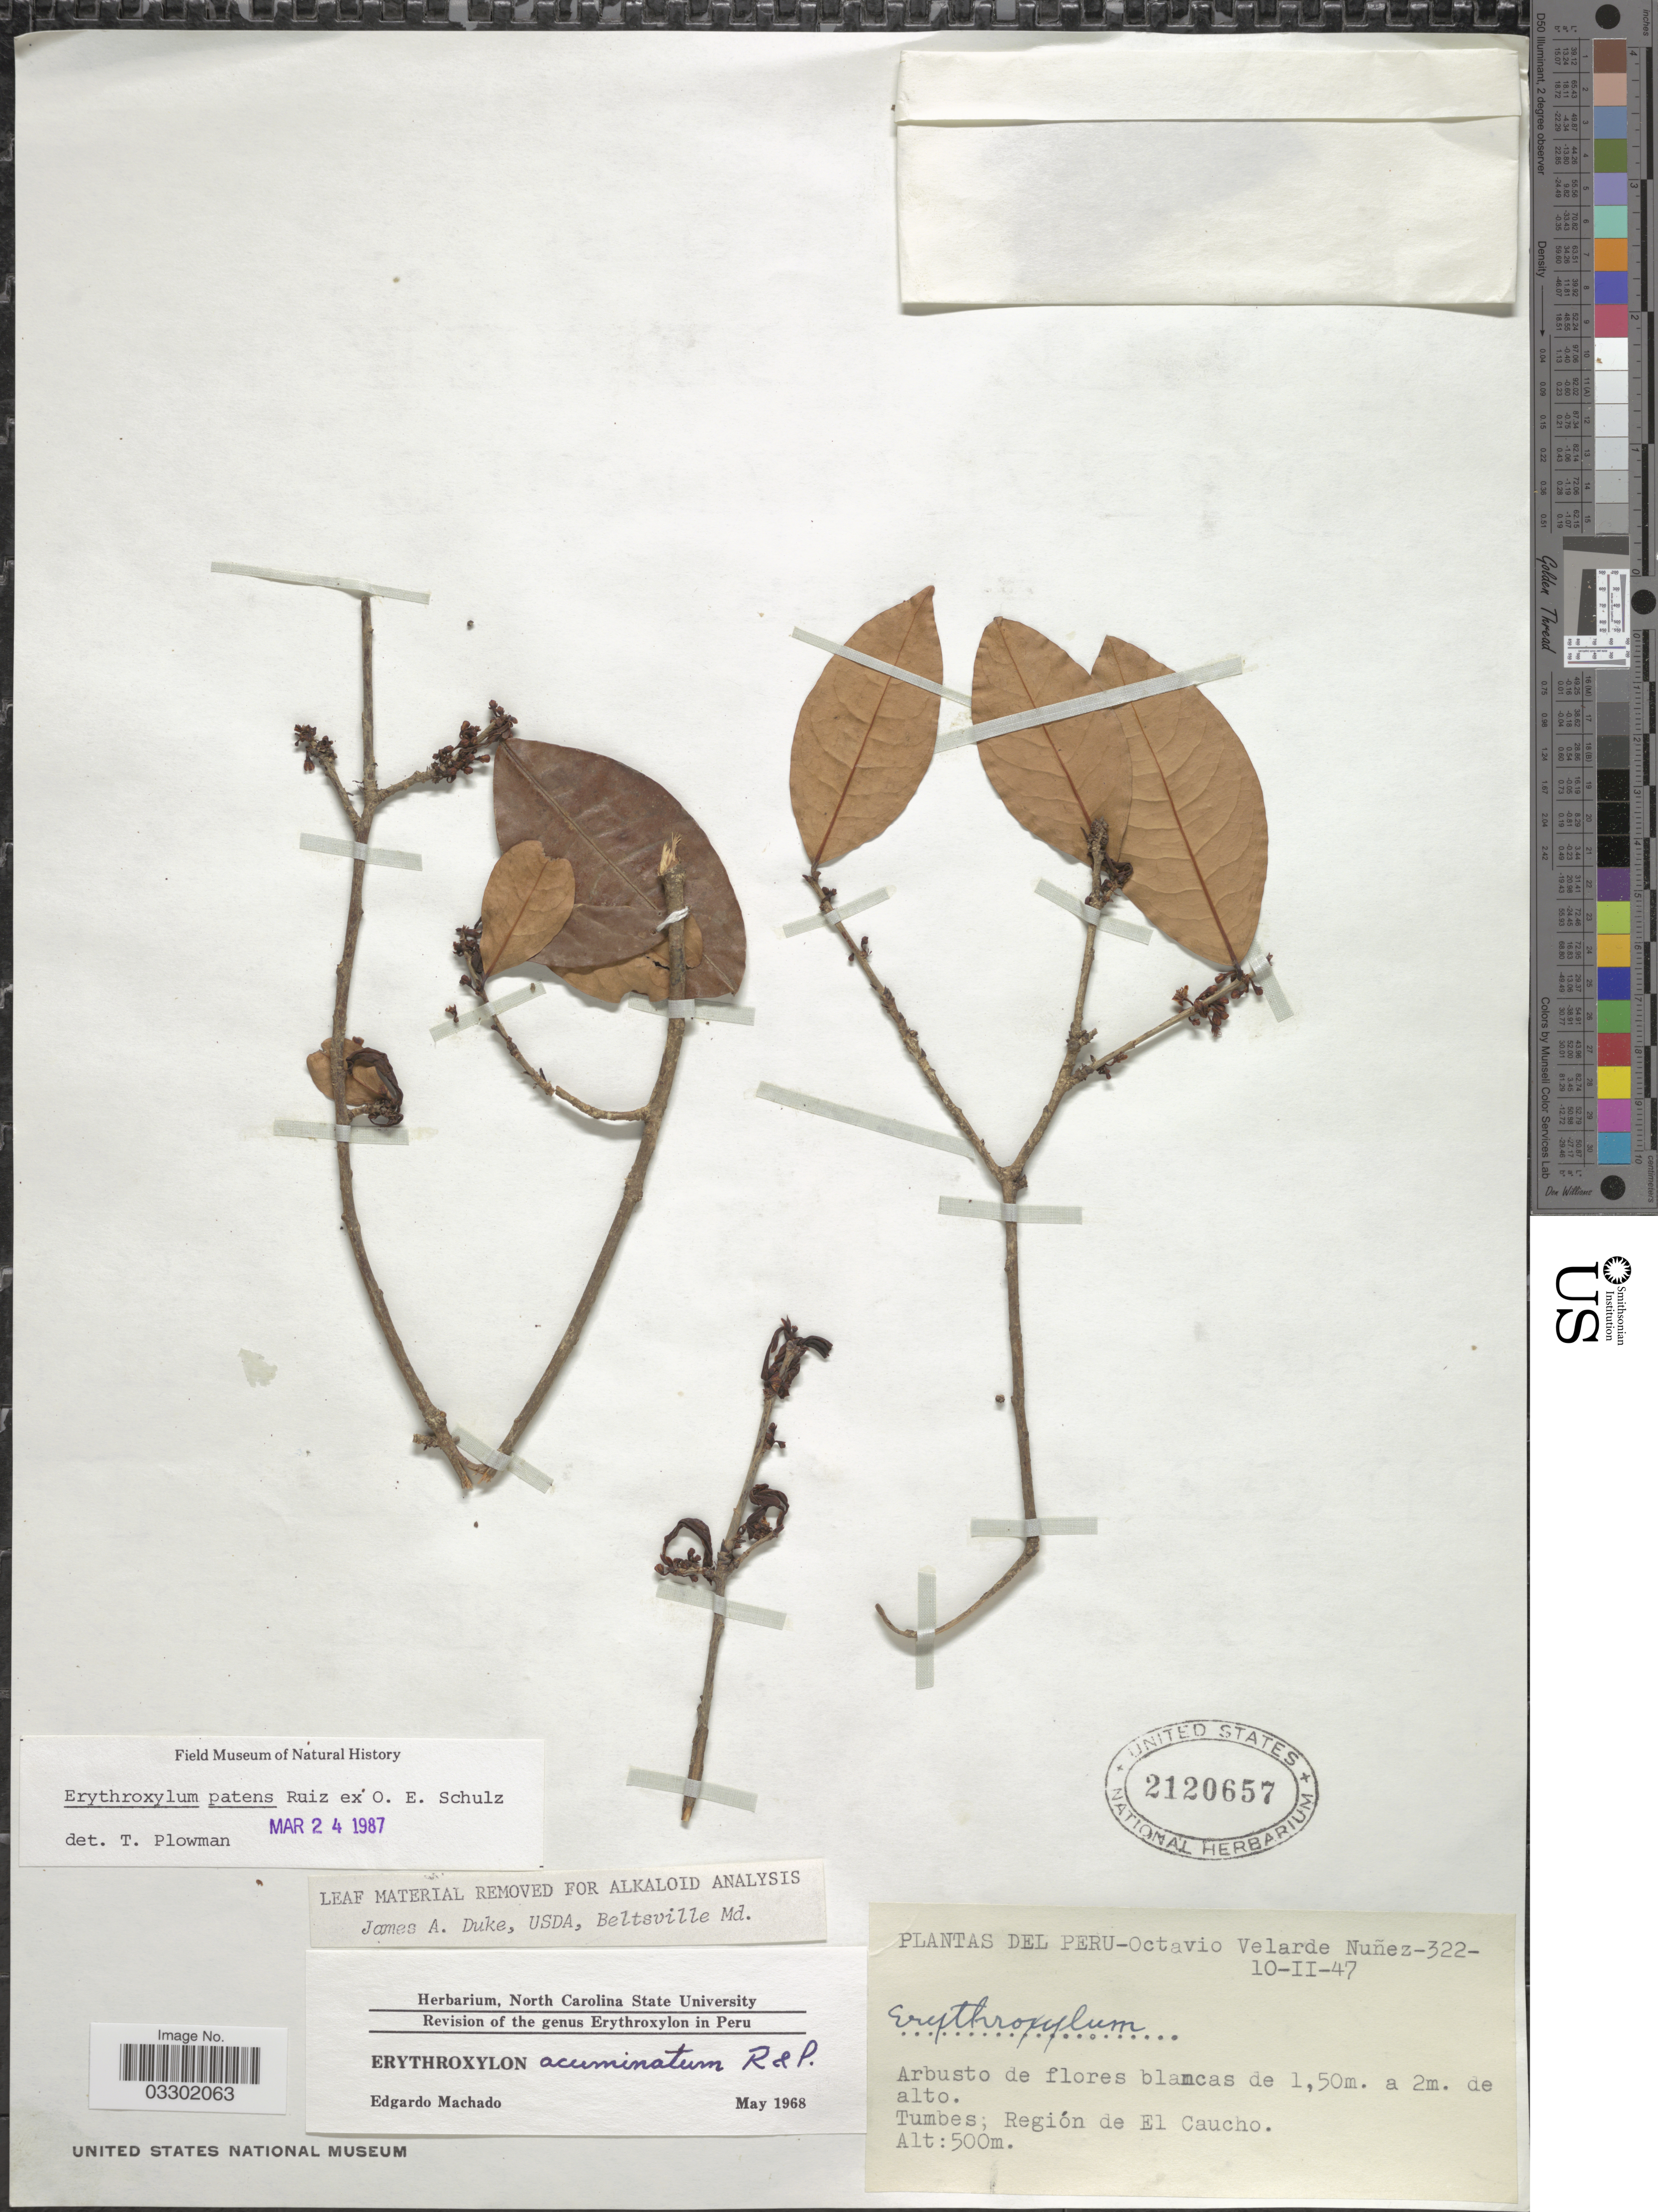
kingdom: Plantae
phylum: Tracheophyta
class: Magnoliopsida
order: Malpighiales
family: Erythroxylaceae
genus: Erythroxylum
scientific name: Erythroxylum patens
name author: Ruiz ex O.E. Schulz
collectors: O. Nuñez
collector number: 322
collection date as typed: Transcribed d/m/y: 10/2/47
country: Peru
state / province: Tumbes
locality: Región de El Gaucho.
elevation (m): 500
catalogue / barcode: US 2120657